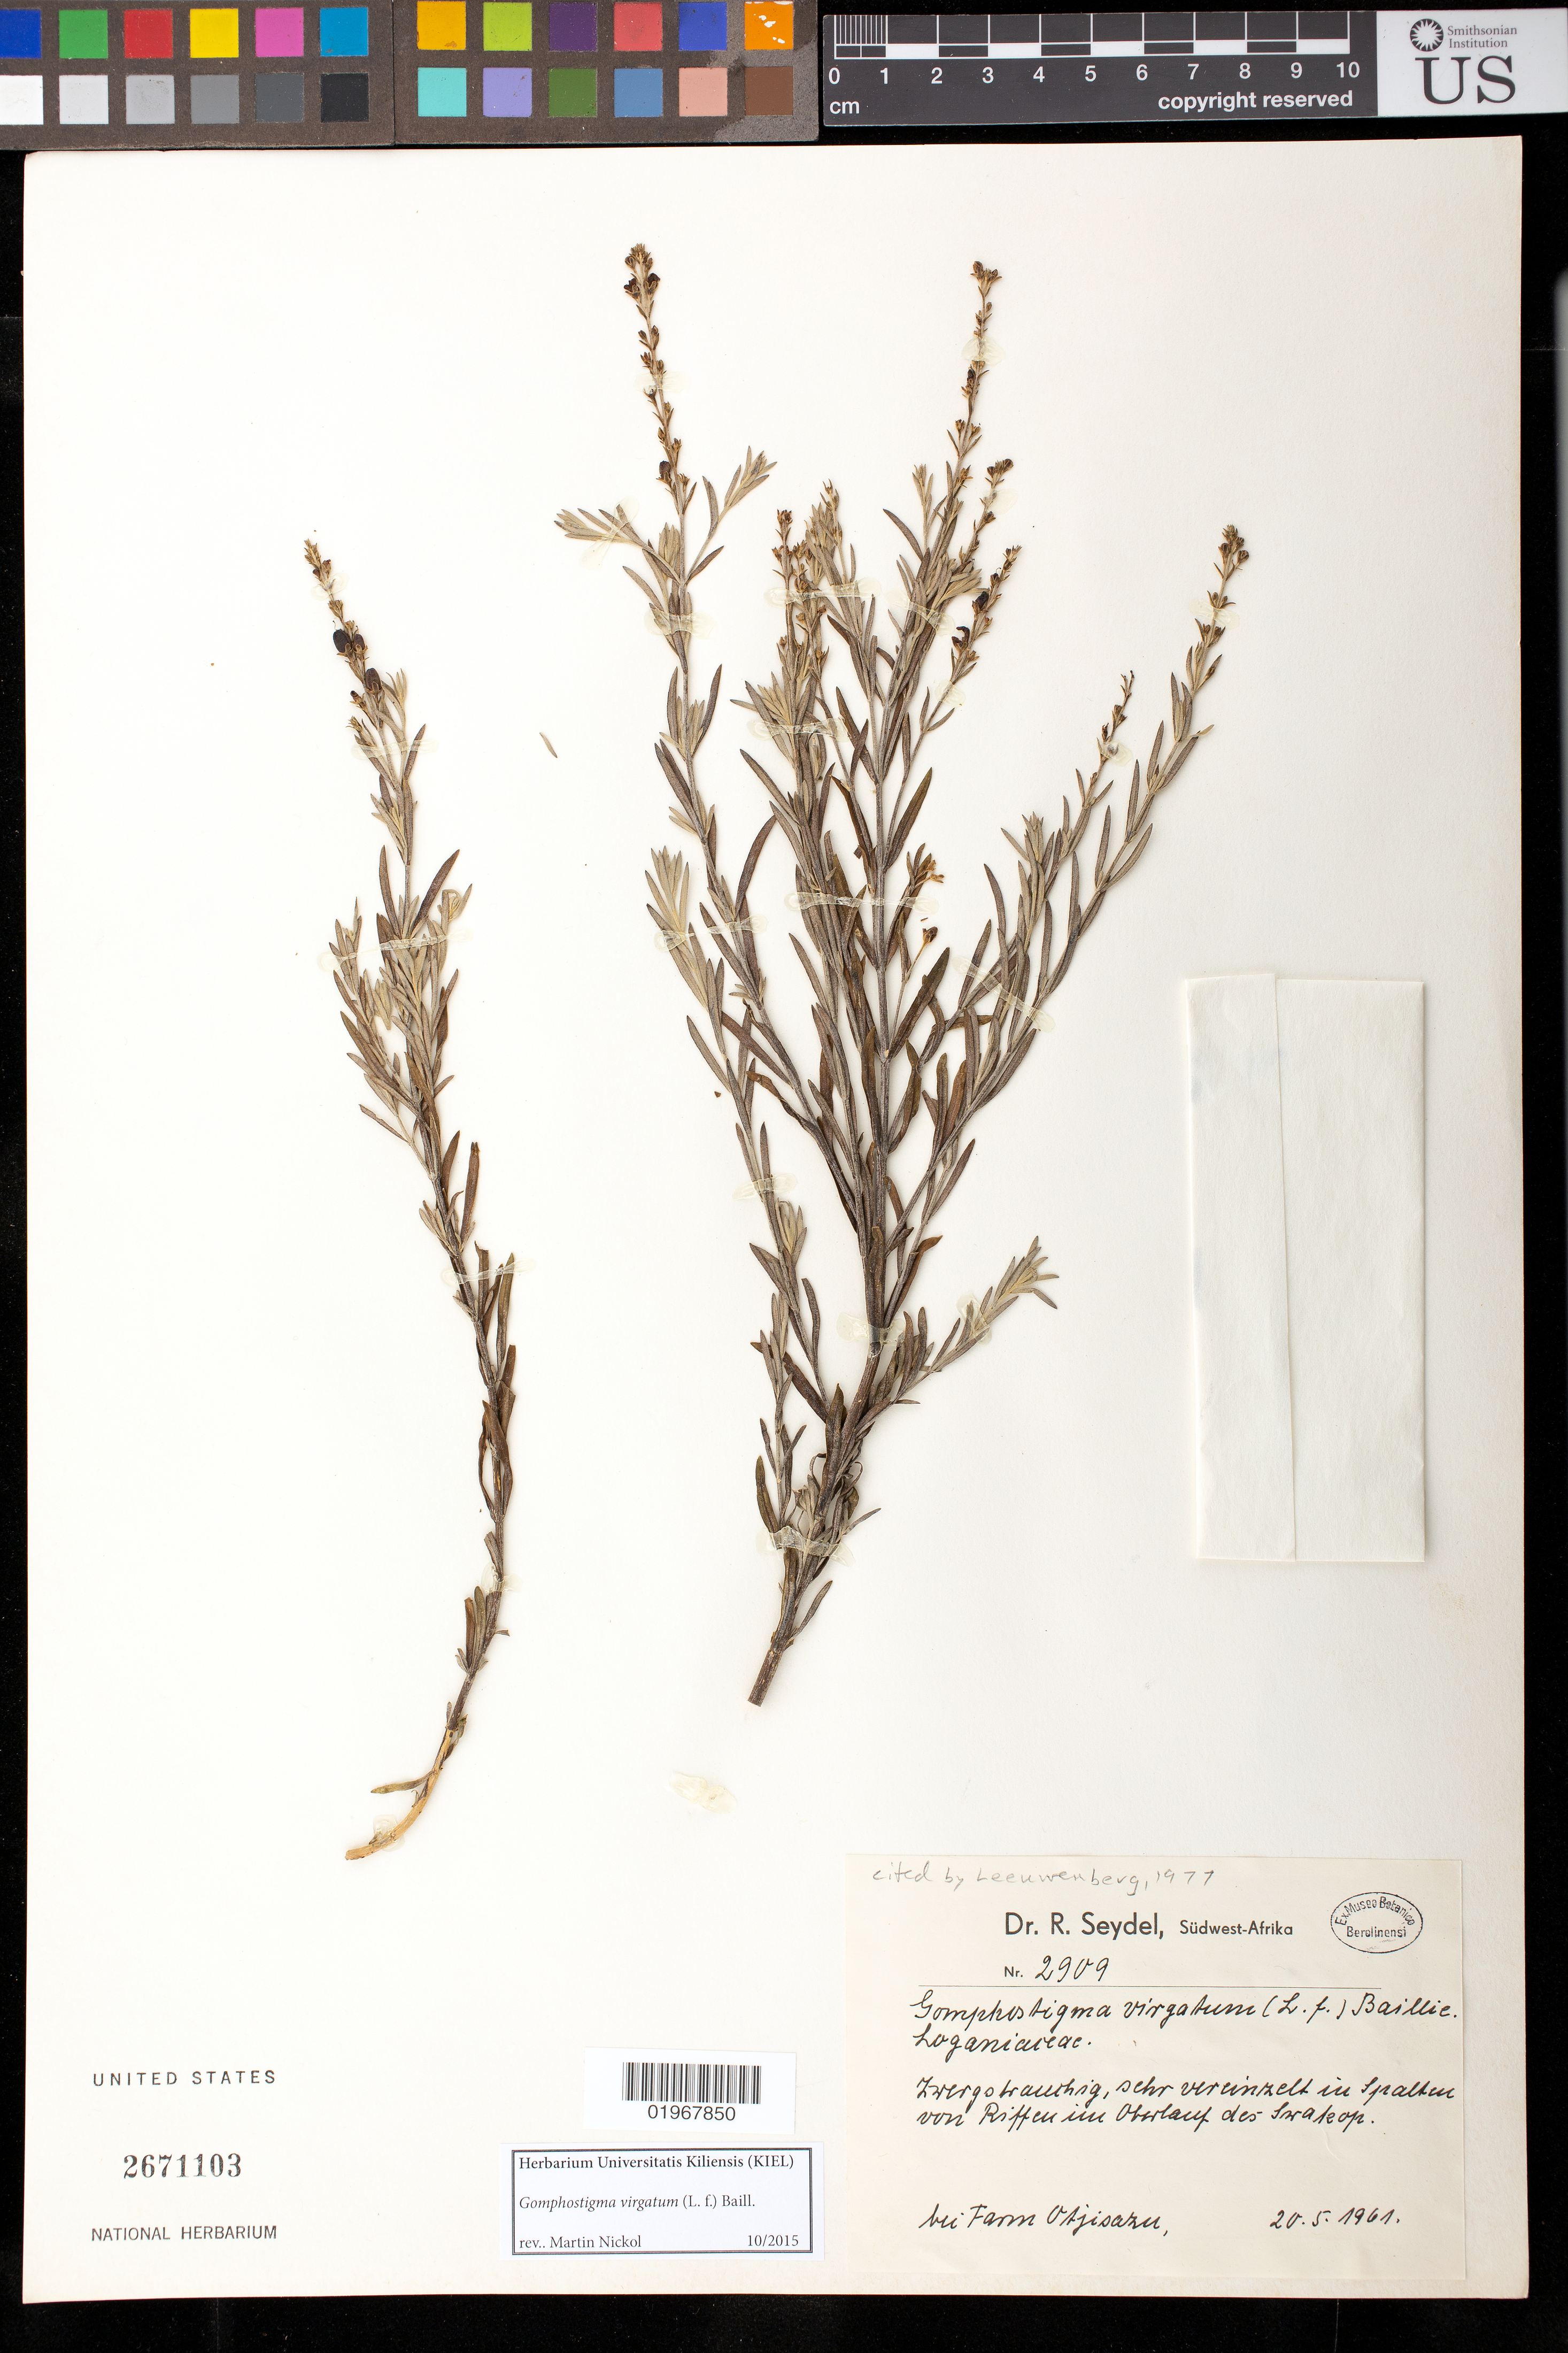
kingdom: Plantae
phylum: Tracheophyta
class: Magnoliopsida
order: Lamiales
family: Scrophulariaceae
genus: Gomphostigma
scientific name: Gomphostigma virgatum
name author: (L. f.) Baill.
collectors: R. Seydel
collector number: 2909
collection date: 1961-05-20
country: Namibia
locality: Südwest-Afrika, Farm Otjisazu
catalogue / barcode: US 2671103